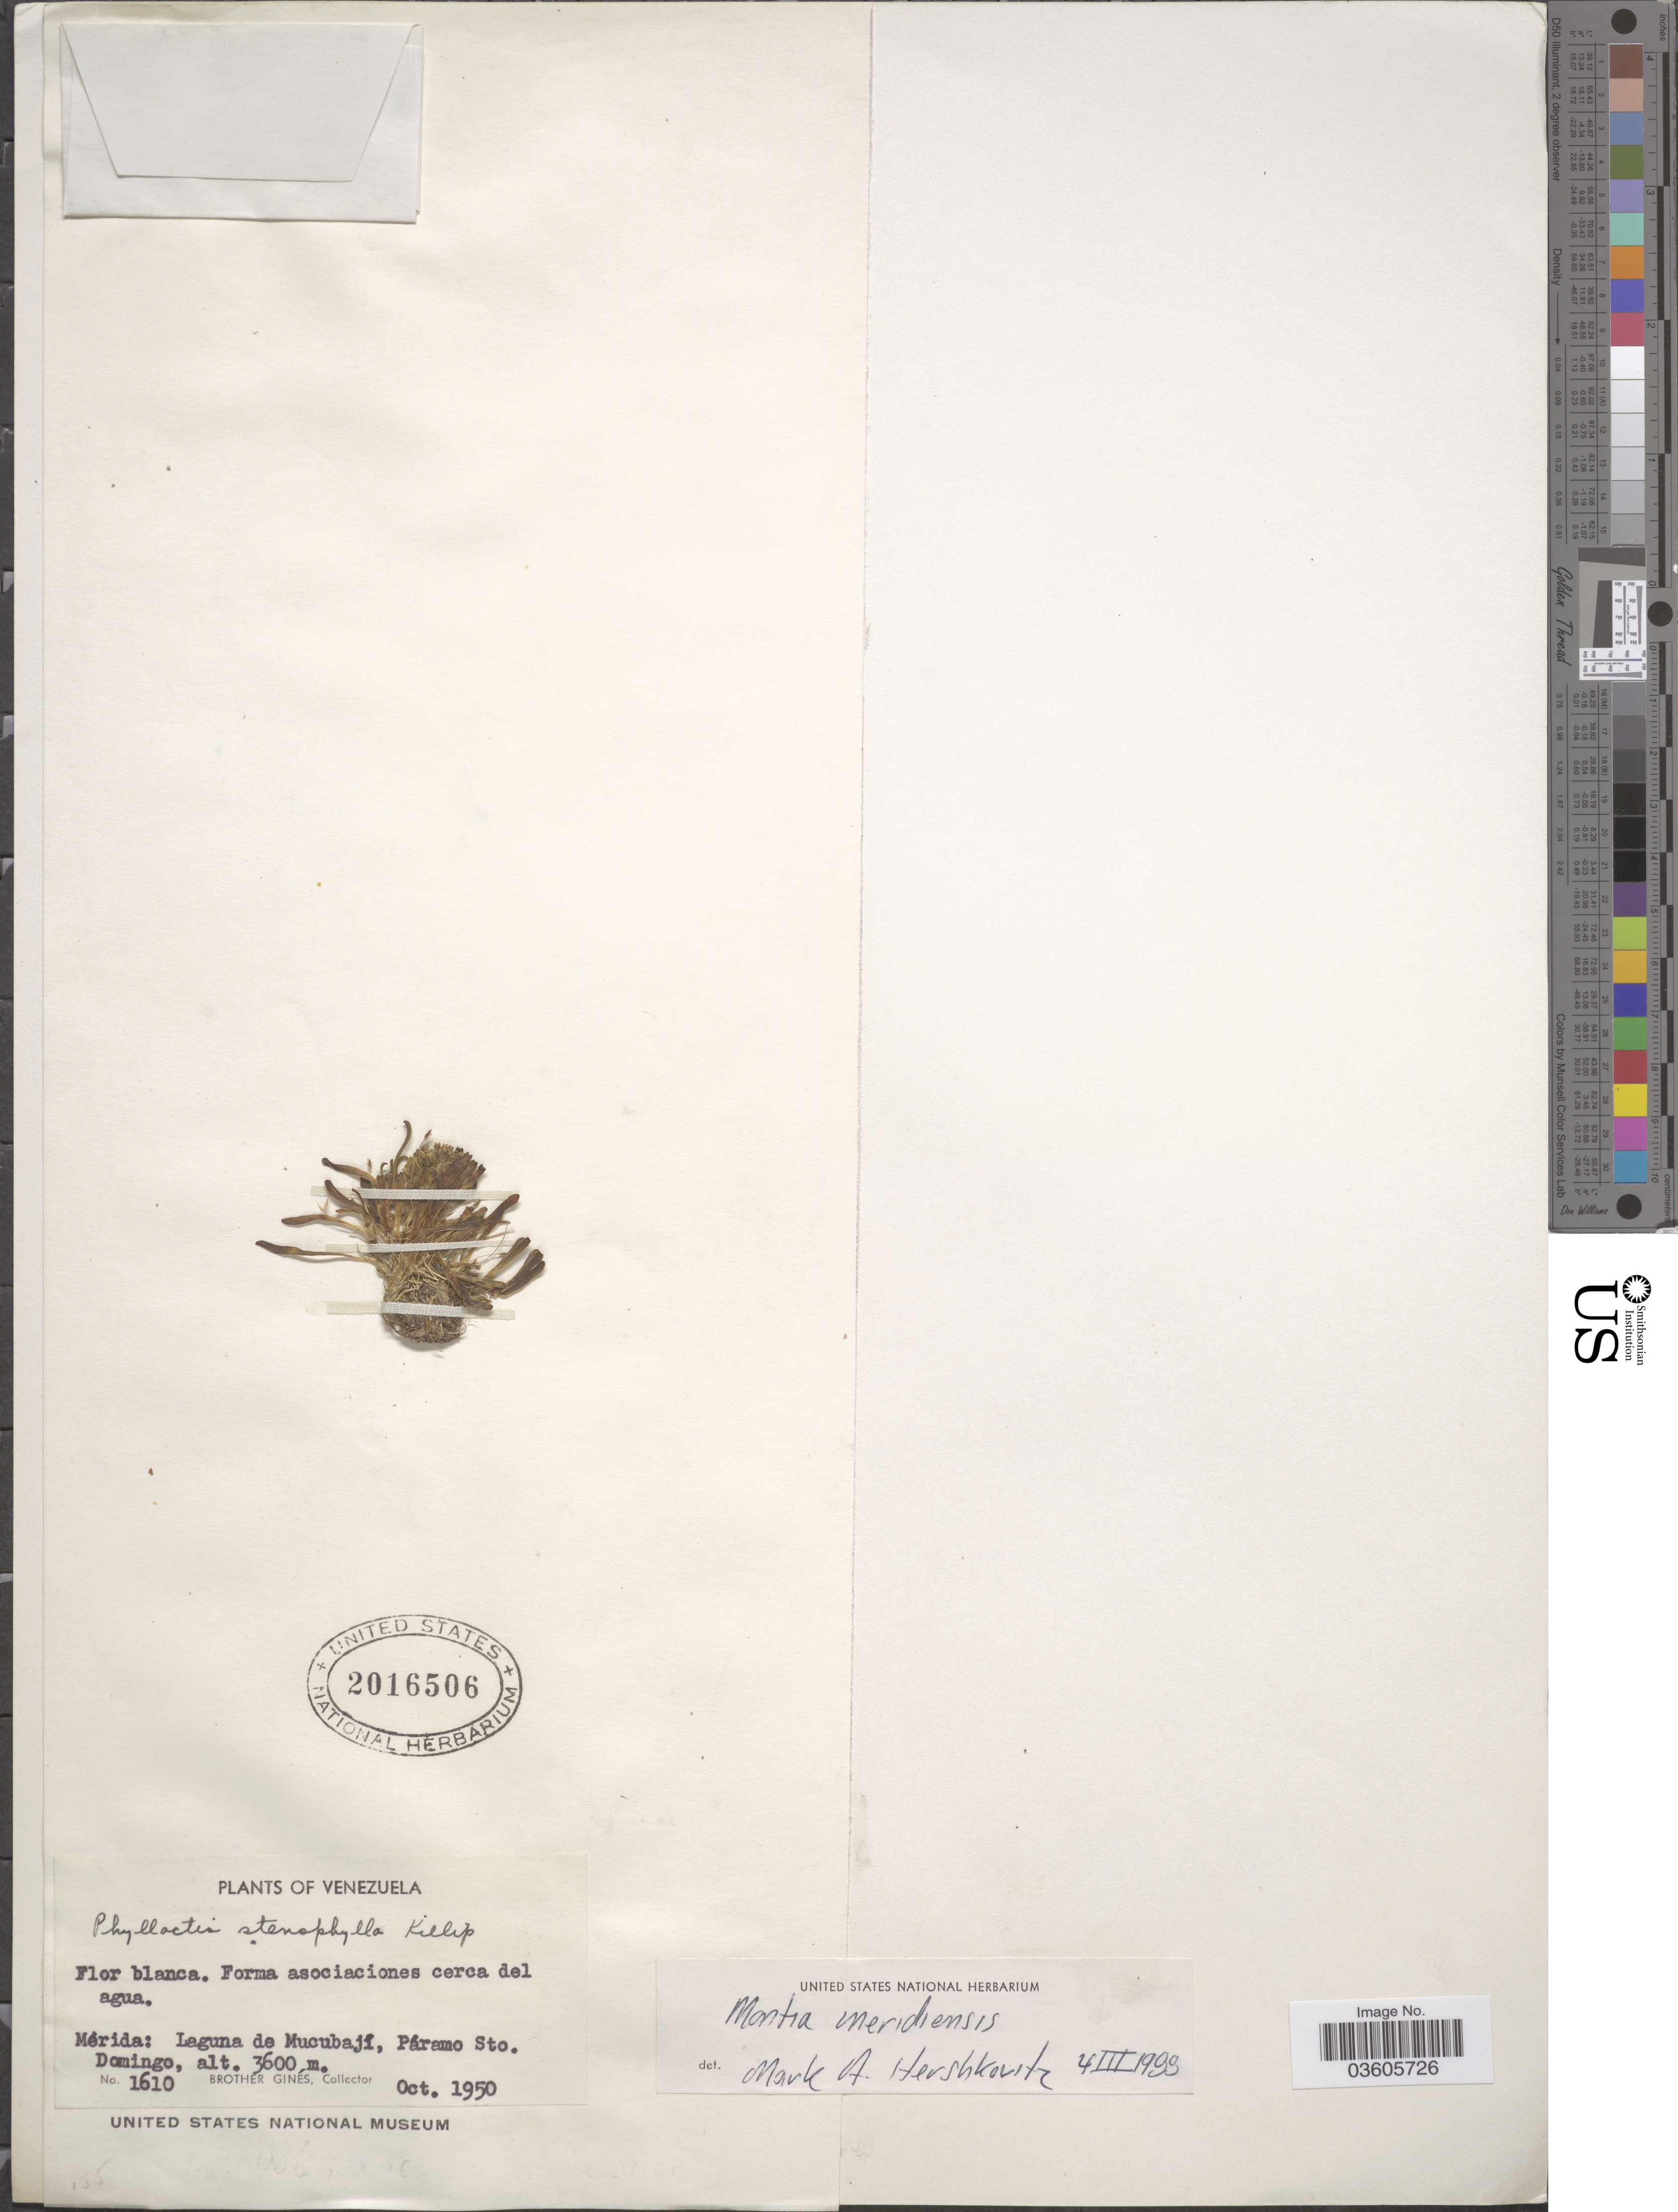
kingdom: Plantae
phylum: Tracheophyta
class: Magnoliopsida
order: Caryophyllales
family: Montiaceae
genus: Montia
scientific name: Montia meridensis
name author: Friedrich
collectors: Bro. Gines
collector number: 1610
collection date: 1950-10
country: Venezuela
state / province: Mérida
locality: Laguna de Mucubají, Páramo Sto. Domingo.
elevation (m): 3600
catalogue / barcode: US 2016506